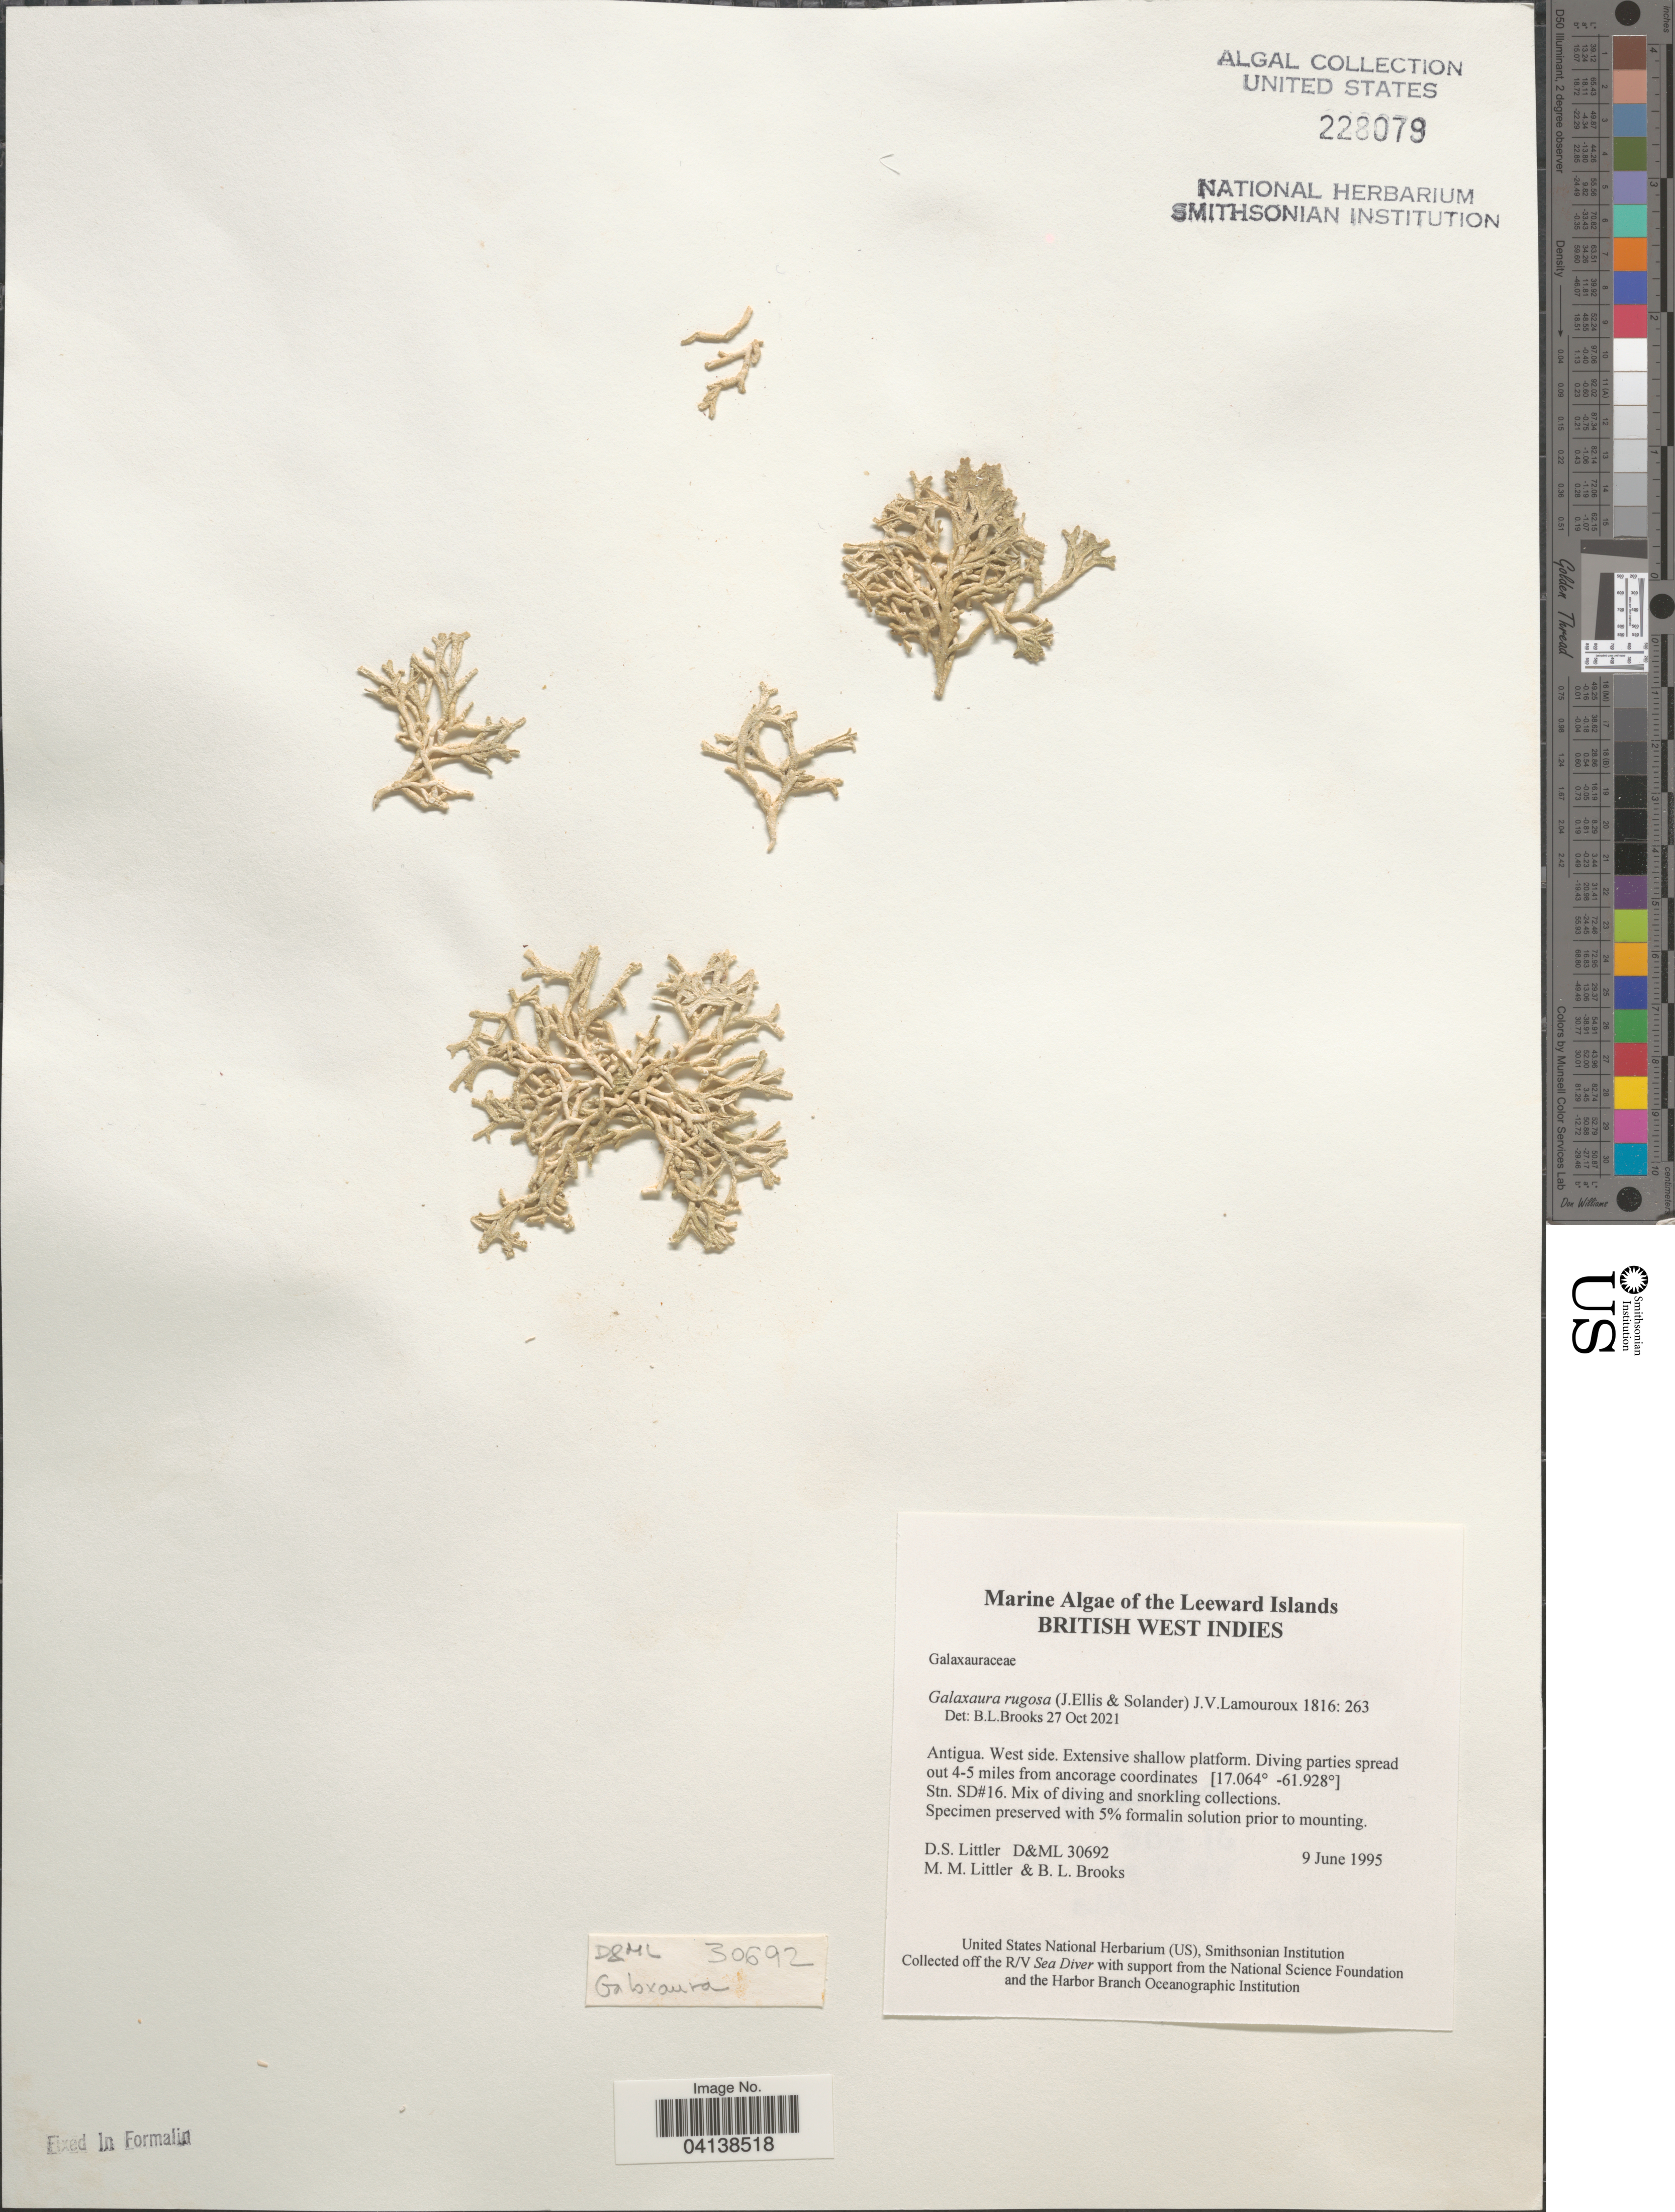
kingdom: Plantae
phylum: Rhodophyta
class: Florideophyceae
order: Nemaliales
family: Galaxauraceae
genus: Galaxaura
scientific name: Galaxaura rugosa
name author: (Ellis & Sol.) J.V.Lamouroux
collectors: D. S. Littler & B. Brooks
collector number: D&ML 30692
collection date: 1995-06-09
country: Antigua and Barbuda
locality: The Leeward Islands. British West Indies. Antigua. West side. Diving parties spread out 4-5 miles from ancorage coordinates. Stn. SD#16.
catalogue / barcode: US 228079